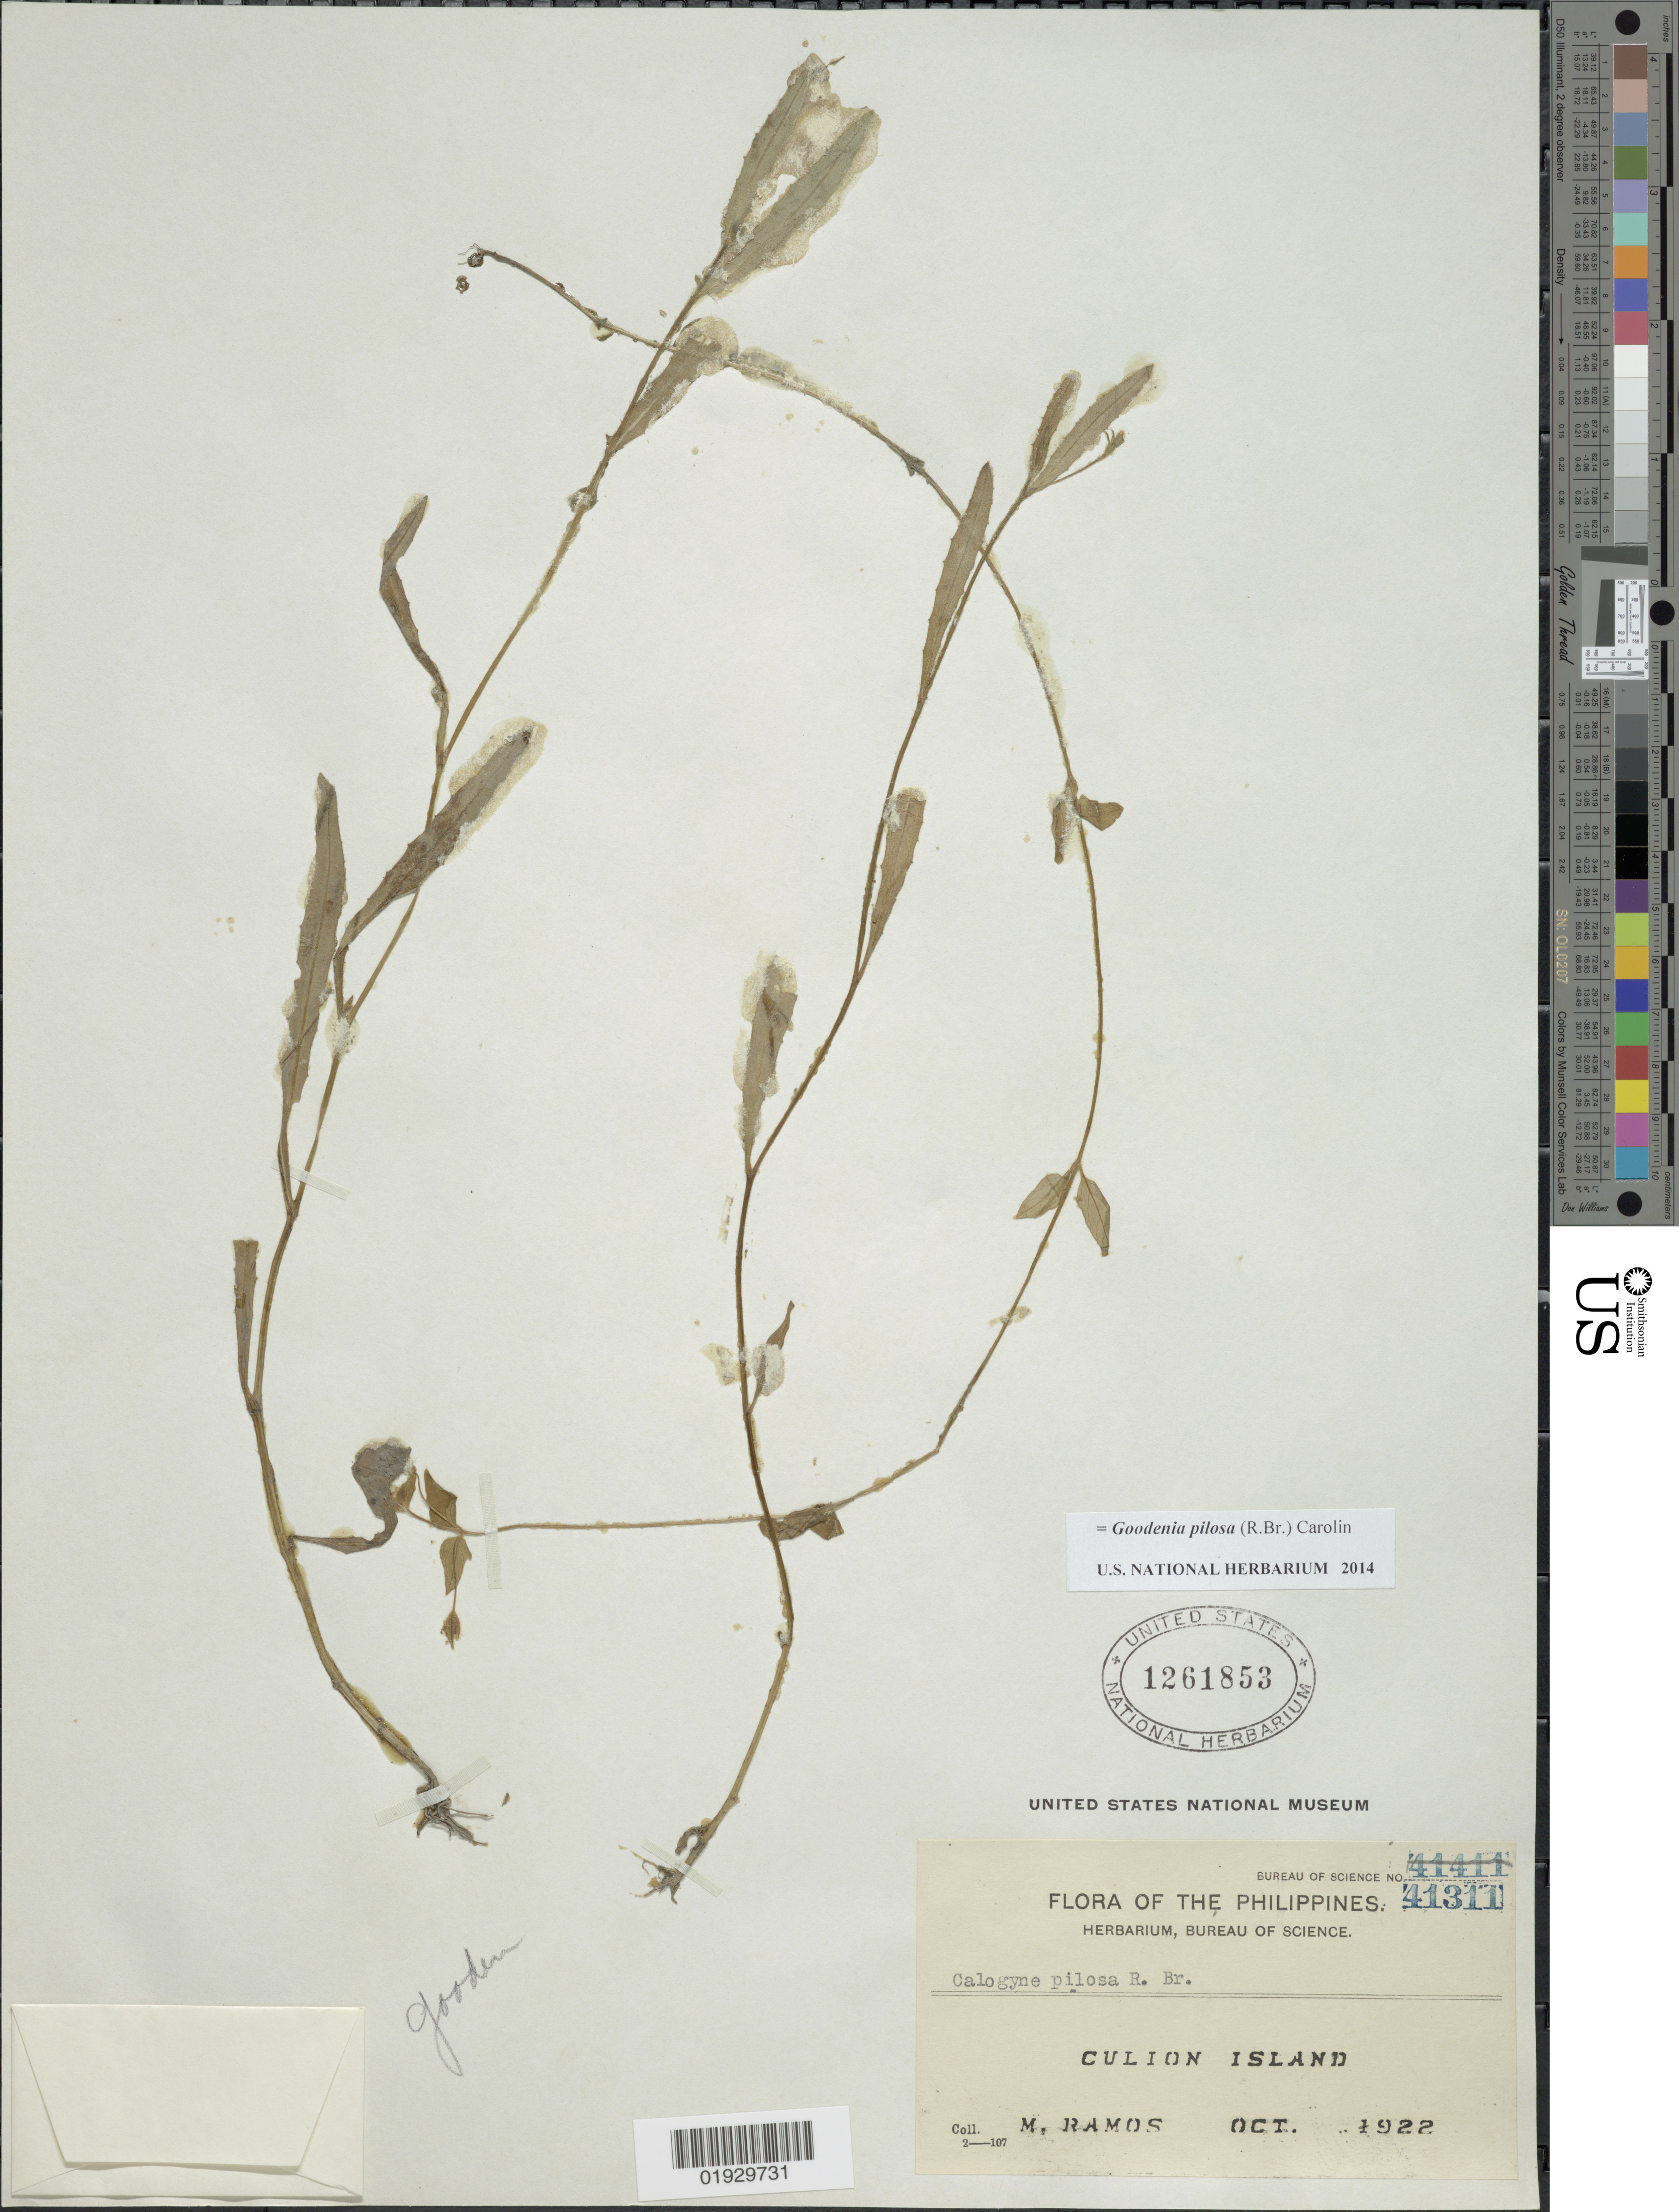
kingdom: Plantae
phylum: Tracheophyta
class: Magnoliopsida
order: Asterales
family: Goodeniaceae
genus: Goodenia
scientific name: Goodenia pilosa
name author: (R. Br.) Carolin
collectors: M. Ramos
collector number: Bureau of Science 41311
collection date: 1922-10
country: Philippines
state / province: Mimaropa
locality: Culion Island.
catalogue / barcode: US 1261853